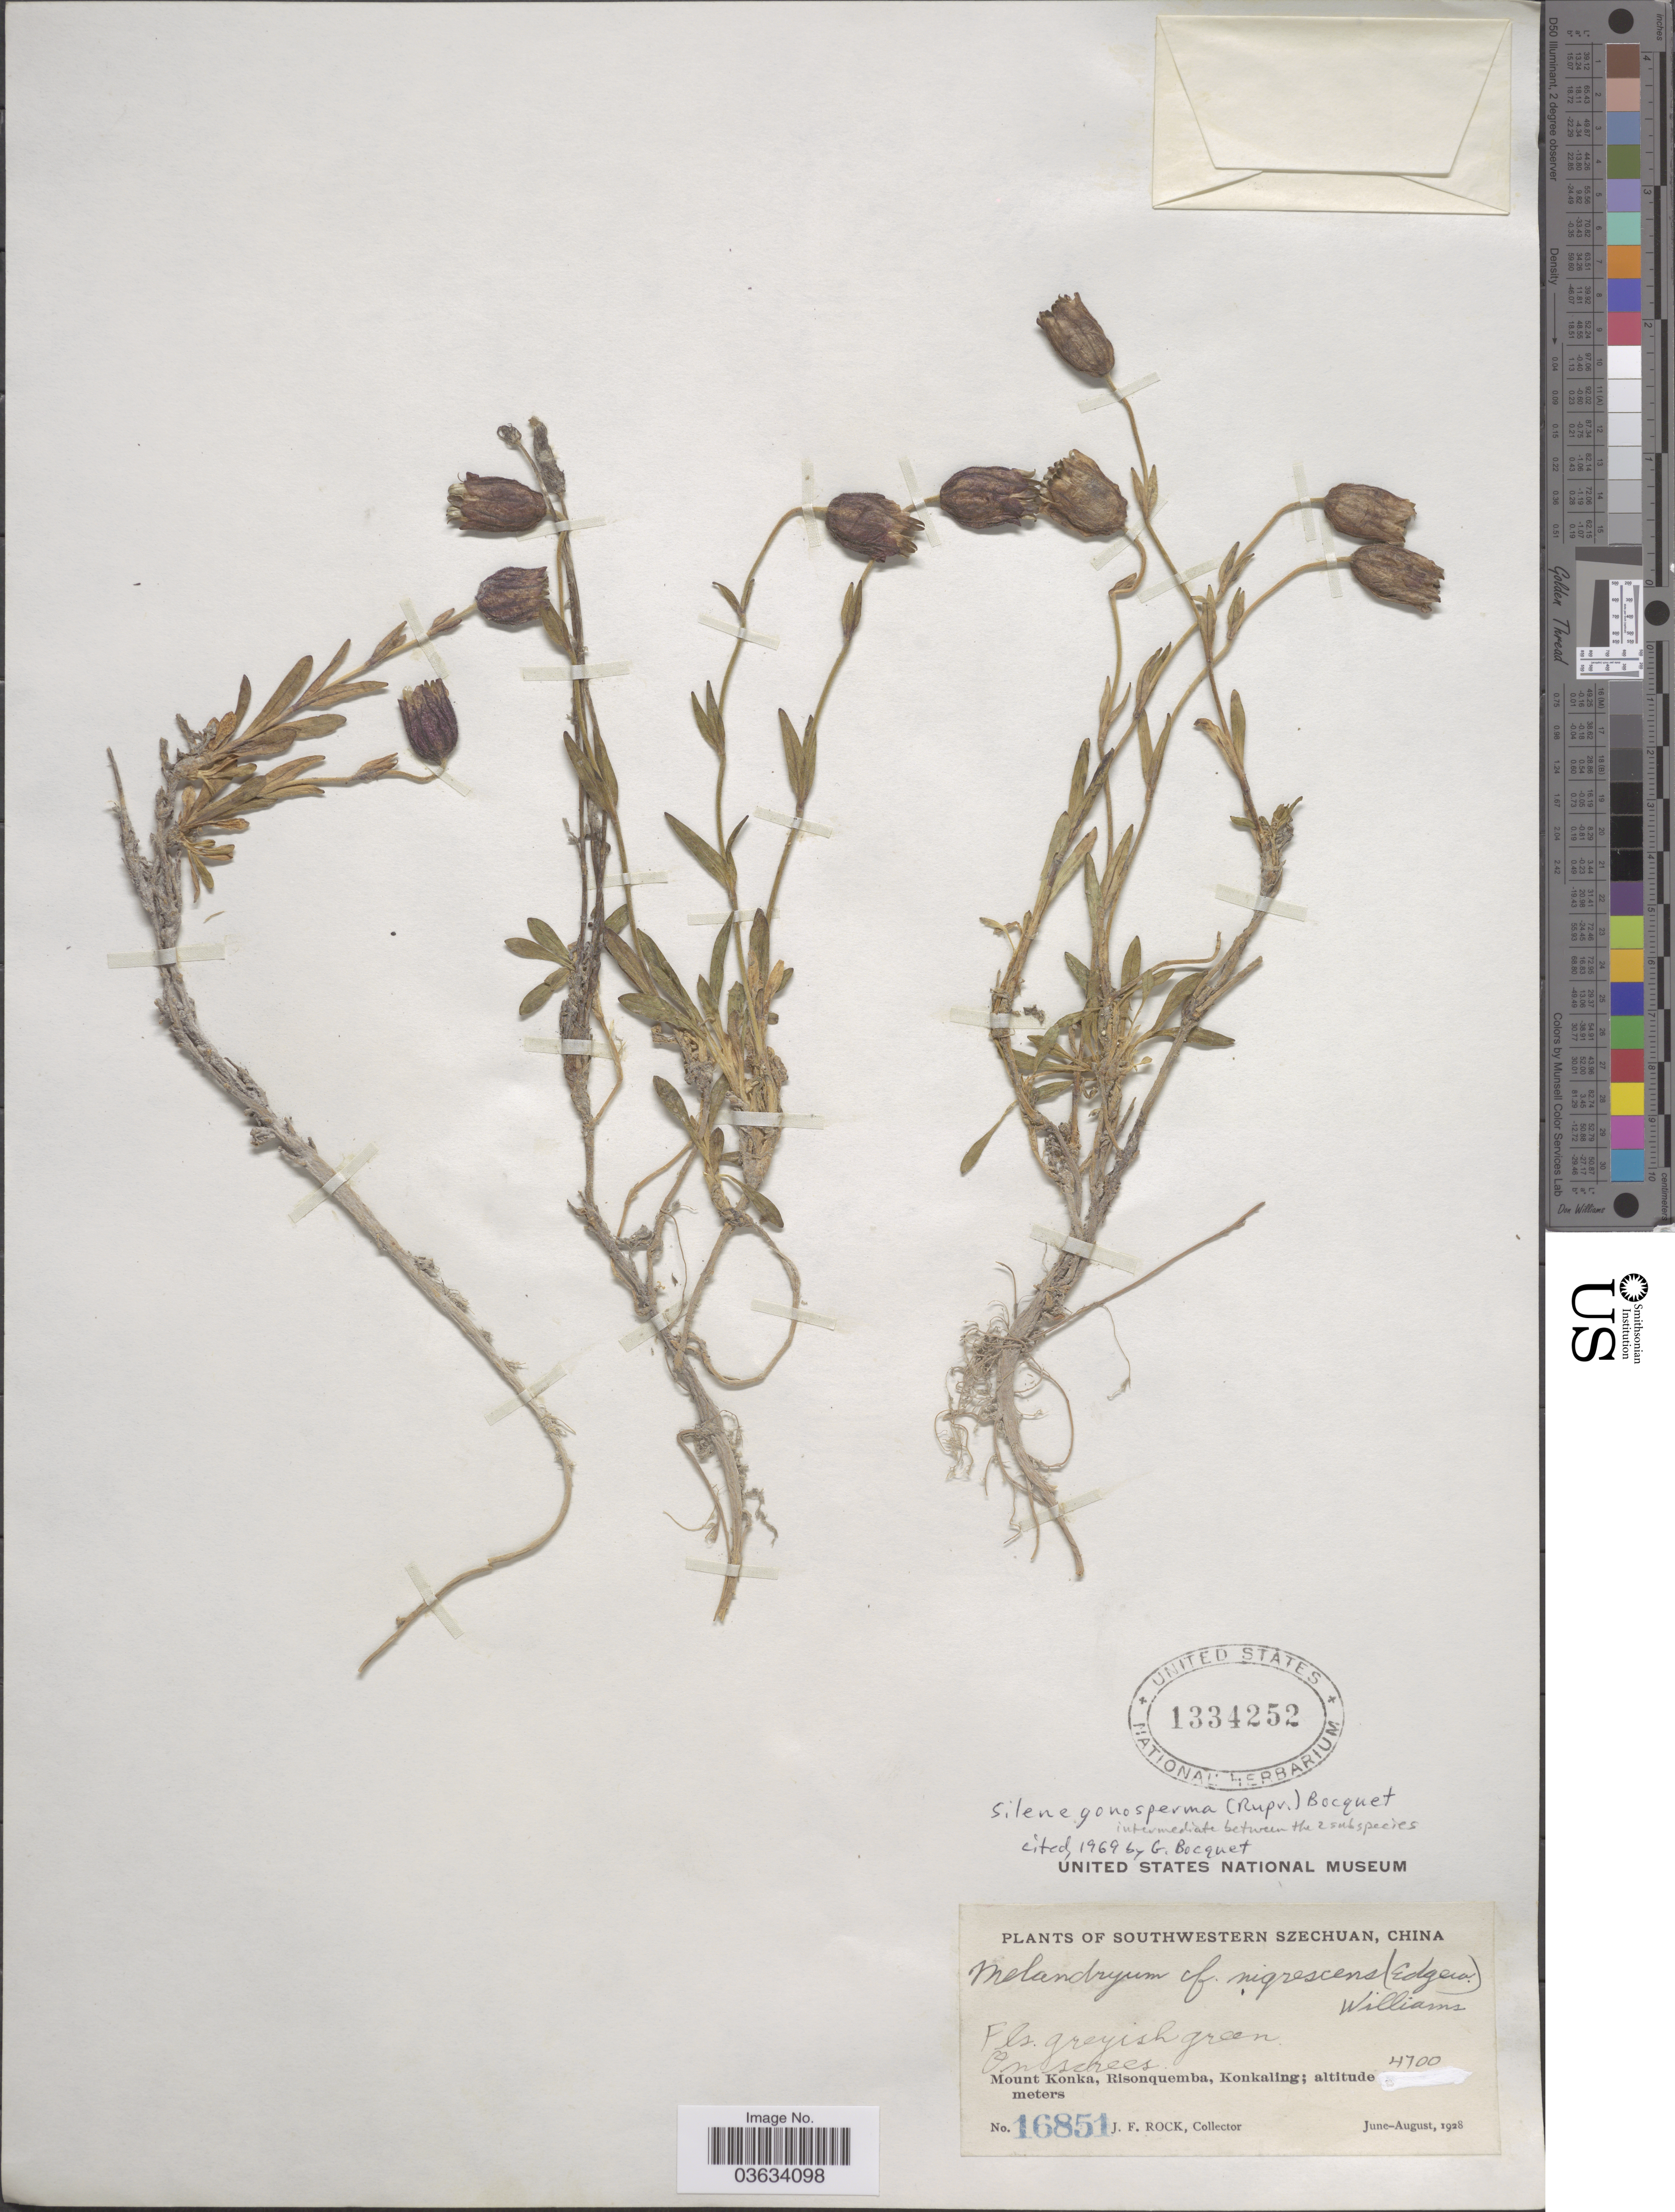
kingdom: Plantae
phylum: Tracheophyta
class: Magnoliopsida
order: Caryophyllales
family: Caryophyllaceae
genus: Silene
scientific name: Silene gonosperma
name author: (Rupr.) Bocquet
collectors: J. Rock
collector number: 16851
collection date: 1928-06/1928-08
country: China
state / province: Sichuan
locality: Southwestern Szechuan. Mount Konka, Risonquemba, Konkaling.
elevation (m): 4700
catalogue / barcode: US 1334252